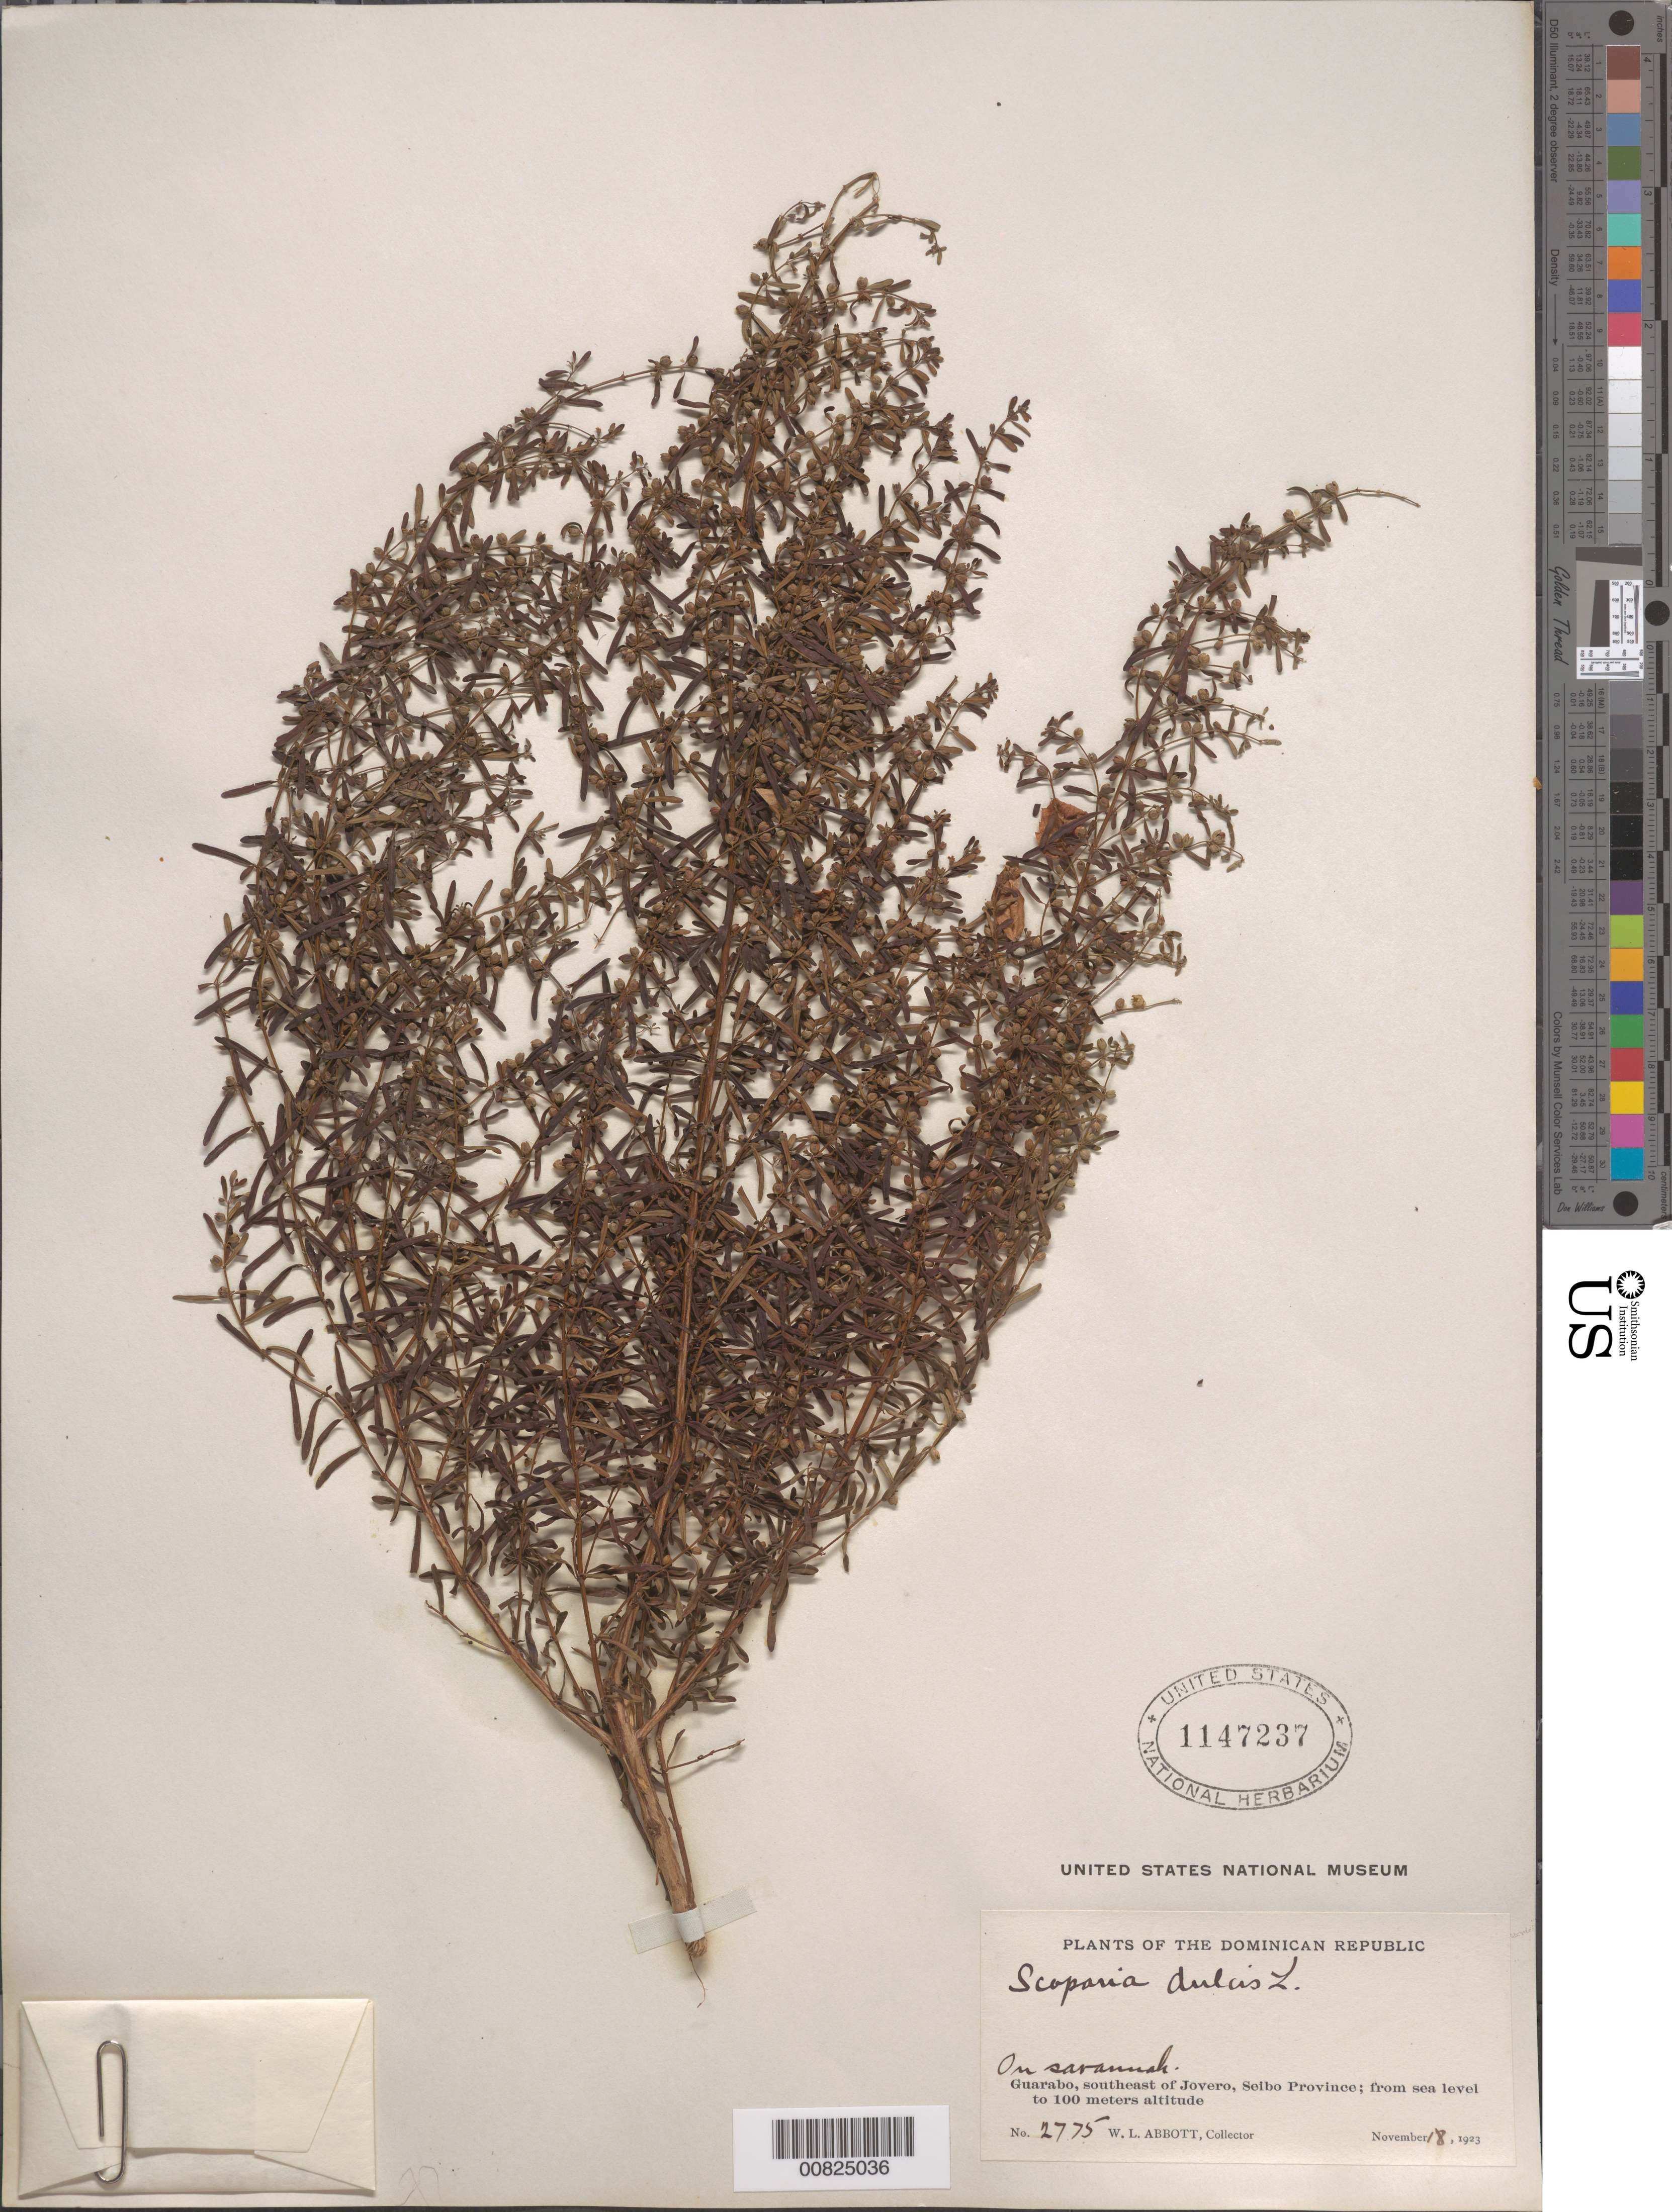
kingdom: Plantae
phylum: Tracheophyta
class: Magnoliopsida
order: Lamiales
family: Plantaginaceae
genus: Scoparia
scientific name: Scoparia dulcis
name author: L.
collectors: W. L. Abbott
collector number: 2775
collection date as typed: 18 Nov 1923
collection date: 1923-11-18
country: Dominican Republic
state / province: El Seibo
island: Hispaniola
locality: Guarabo, SE of Jovero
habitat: Savannah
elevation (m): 0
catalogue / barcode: US 1147237